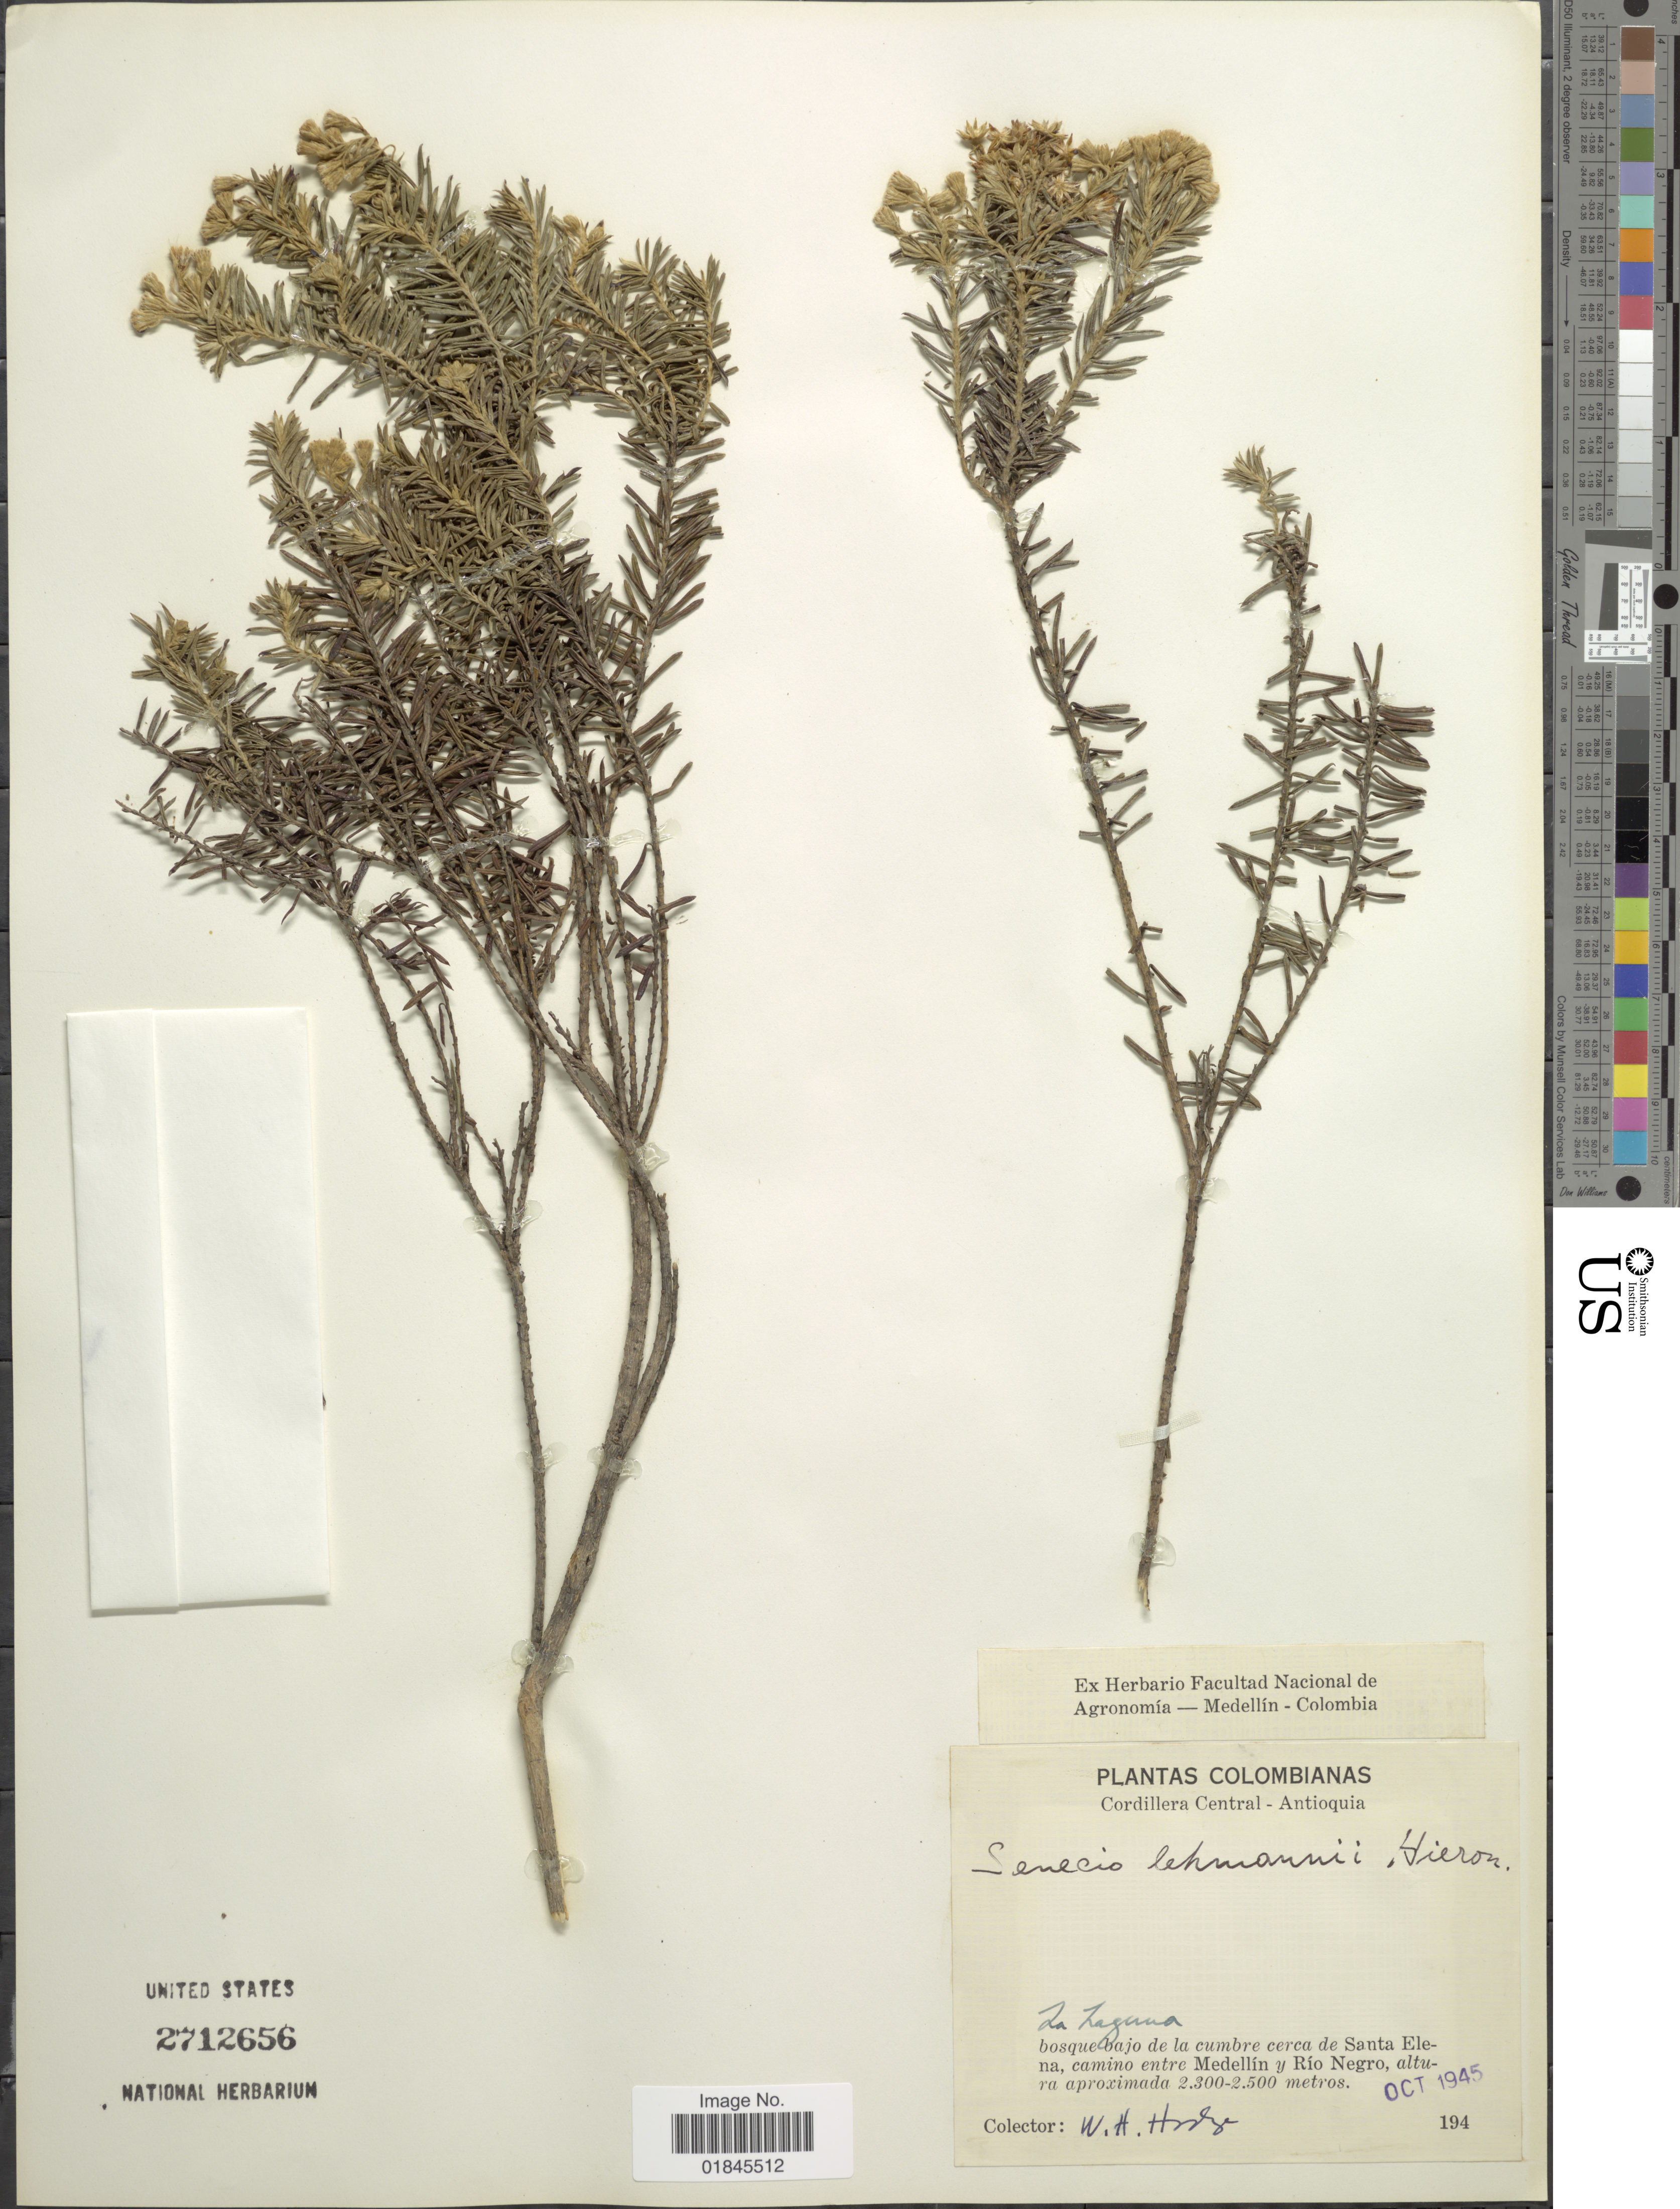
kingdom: Plantae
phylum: Tracheophyta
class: Magnoliopsida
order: Asterales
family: Asteraceae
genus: Pentacalia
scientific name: Pentacalia ledifolia subsp. lehmannii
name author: (Hieron.) Cuatrec.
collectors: W. Hodge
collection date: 1945-10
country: Colombia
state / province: Antioquia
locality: Cordillera Central - Antioquia. La Laguna, bosque bajo de la cumbre cerca de Santa Elena, camino entre Medellín y Río Negro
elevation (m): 2300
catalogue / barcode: US 2712656